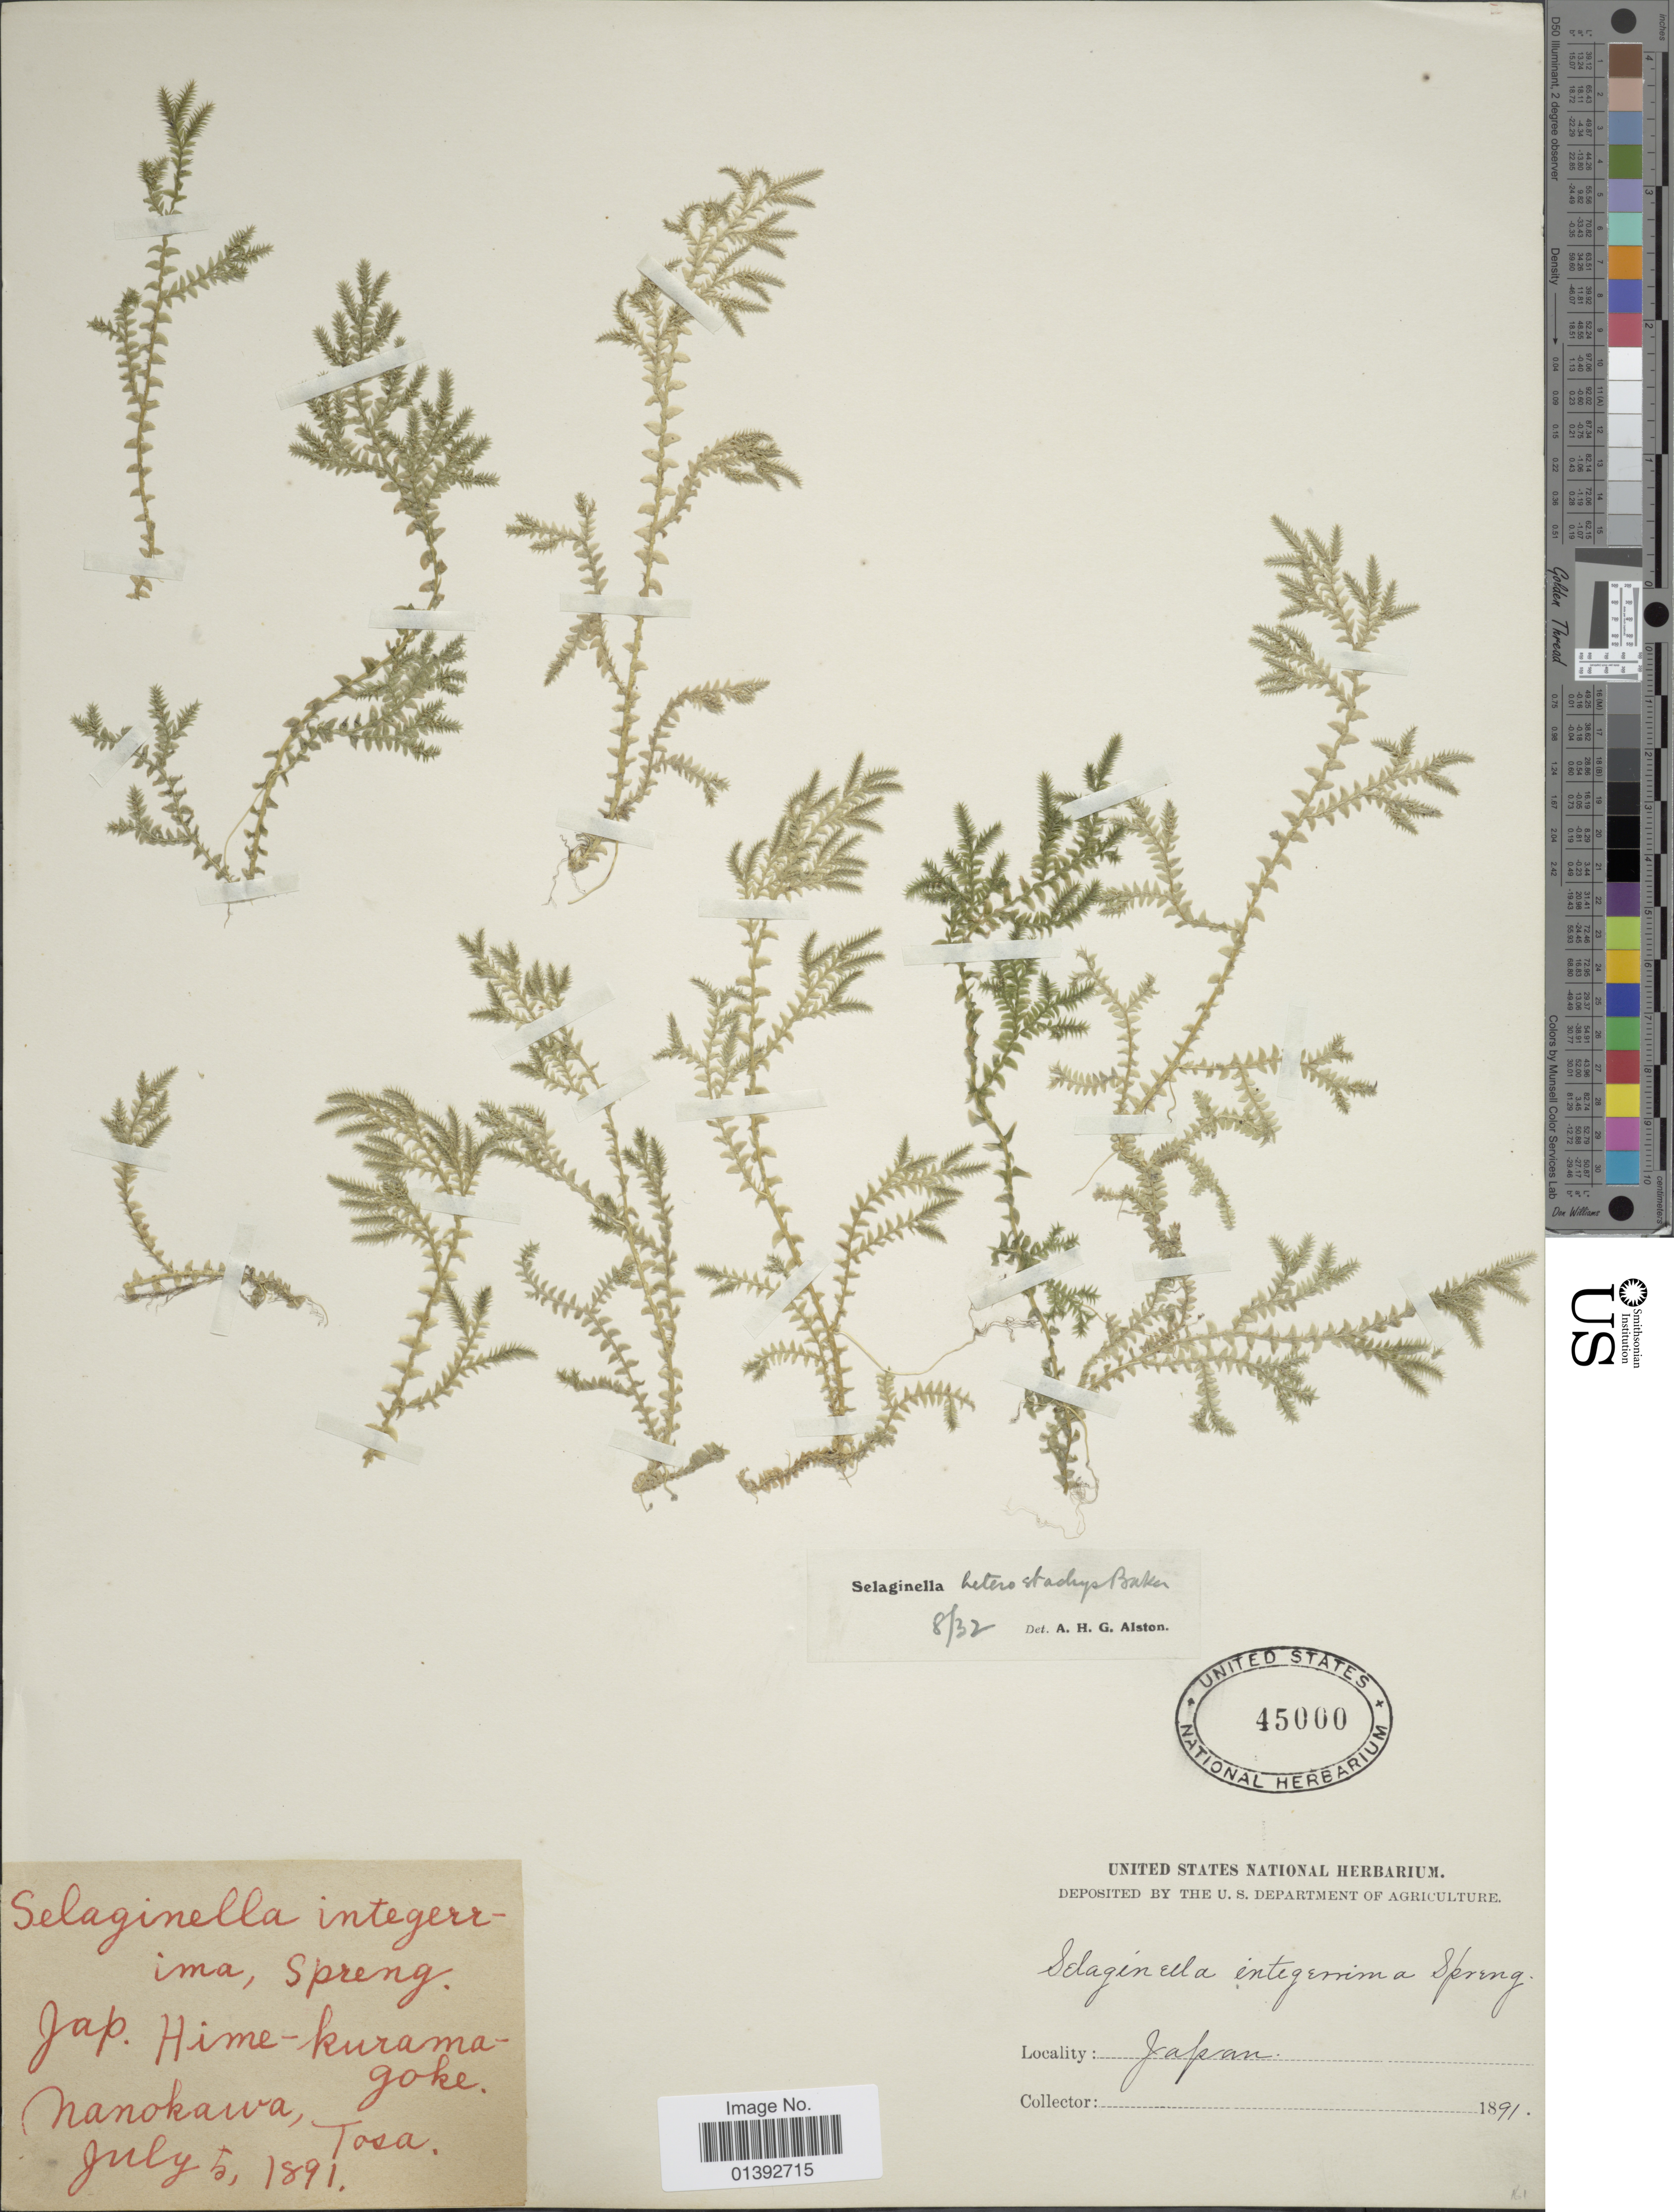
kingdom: Plantae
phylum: Tracheophyta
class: Lycopodiopsida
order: Selaginellales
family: Selaginellaceae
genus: Selaginella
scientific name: Selaginella heterostachys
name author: Baker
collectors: U.S. National Herbarium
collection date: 1891-07-05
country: Japan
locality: Nanokawa, Tosa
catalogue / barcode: US 45000